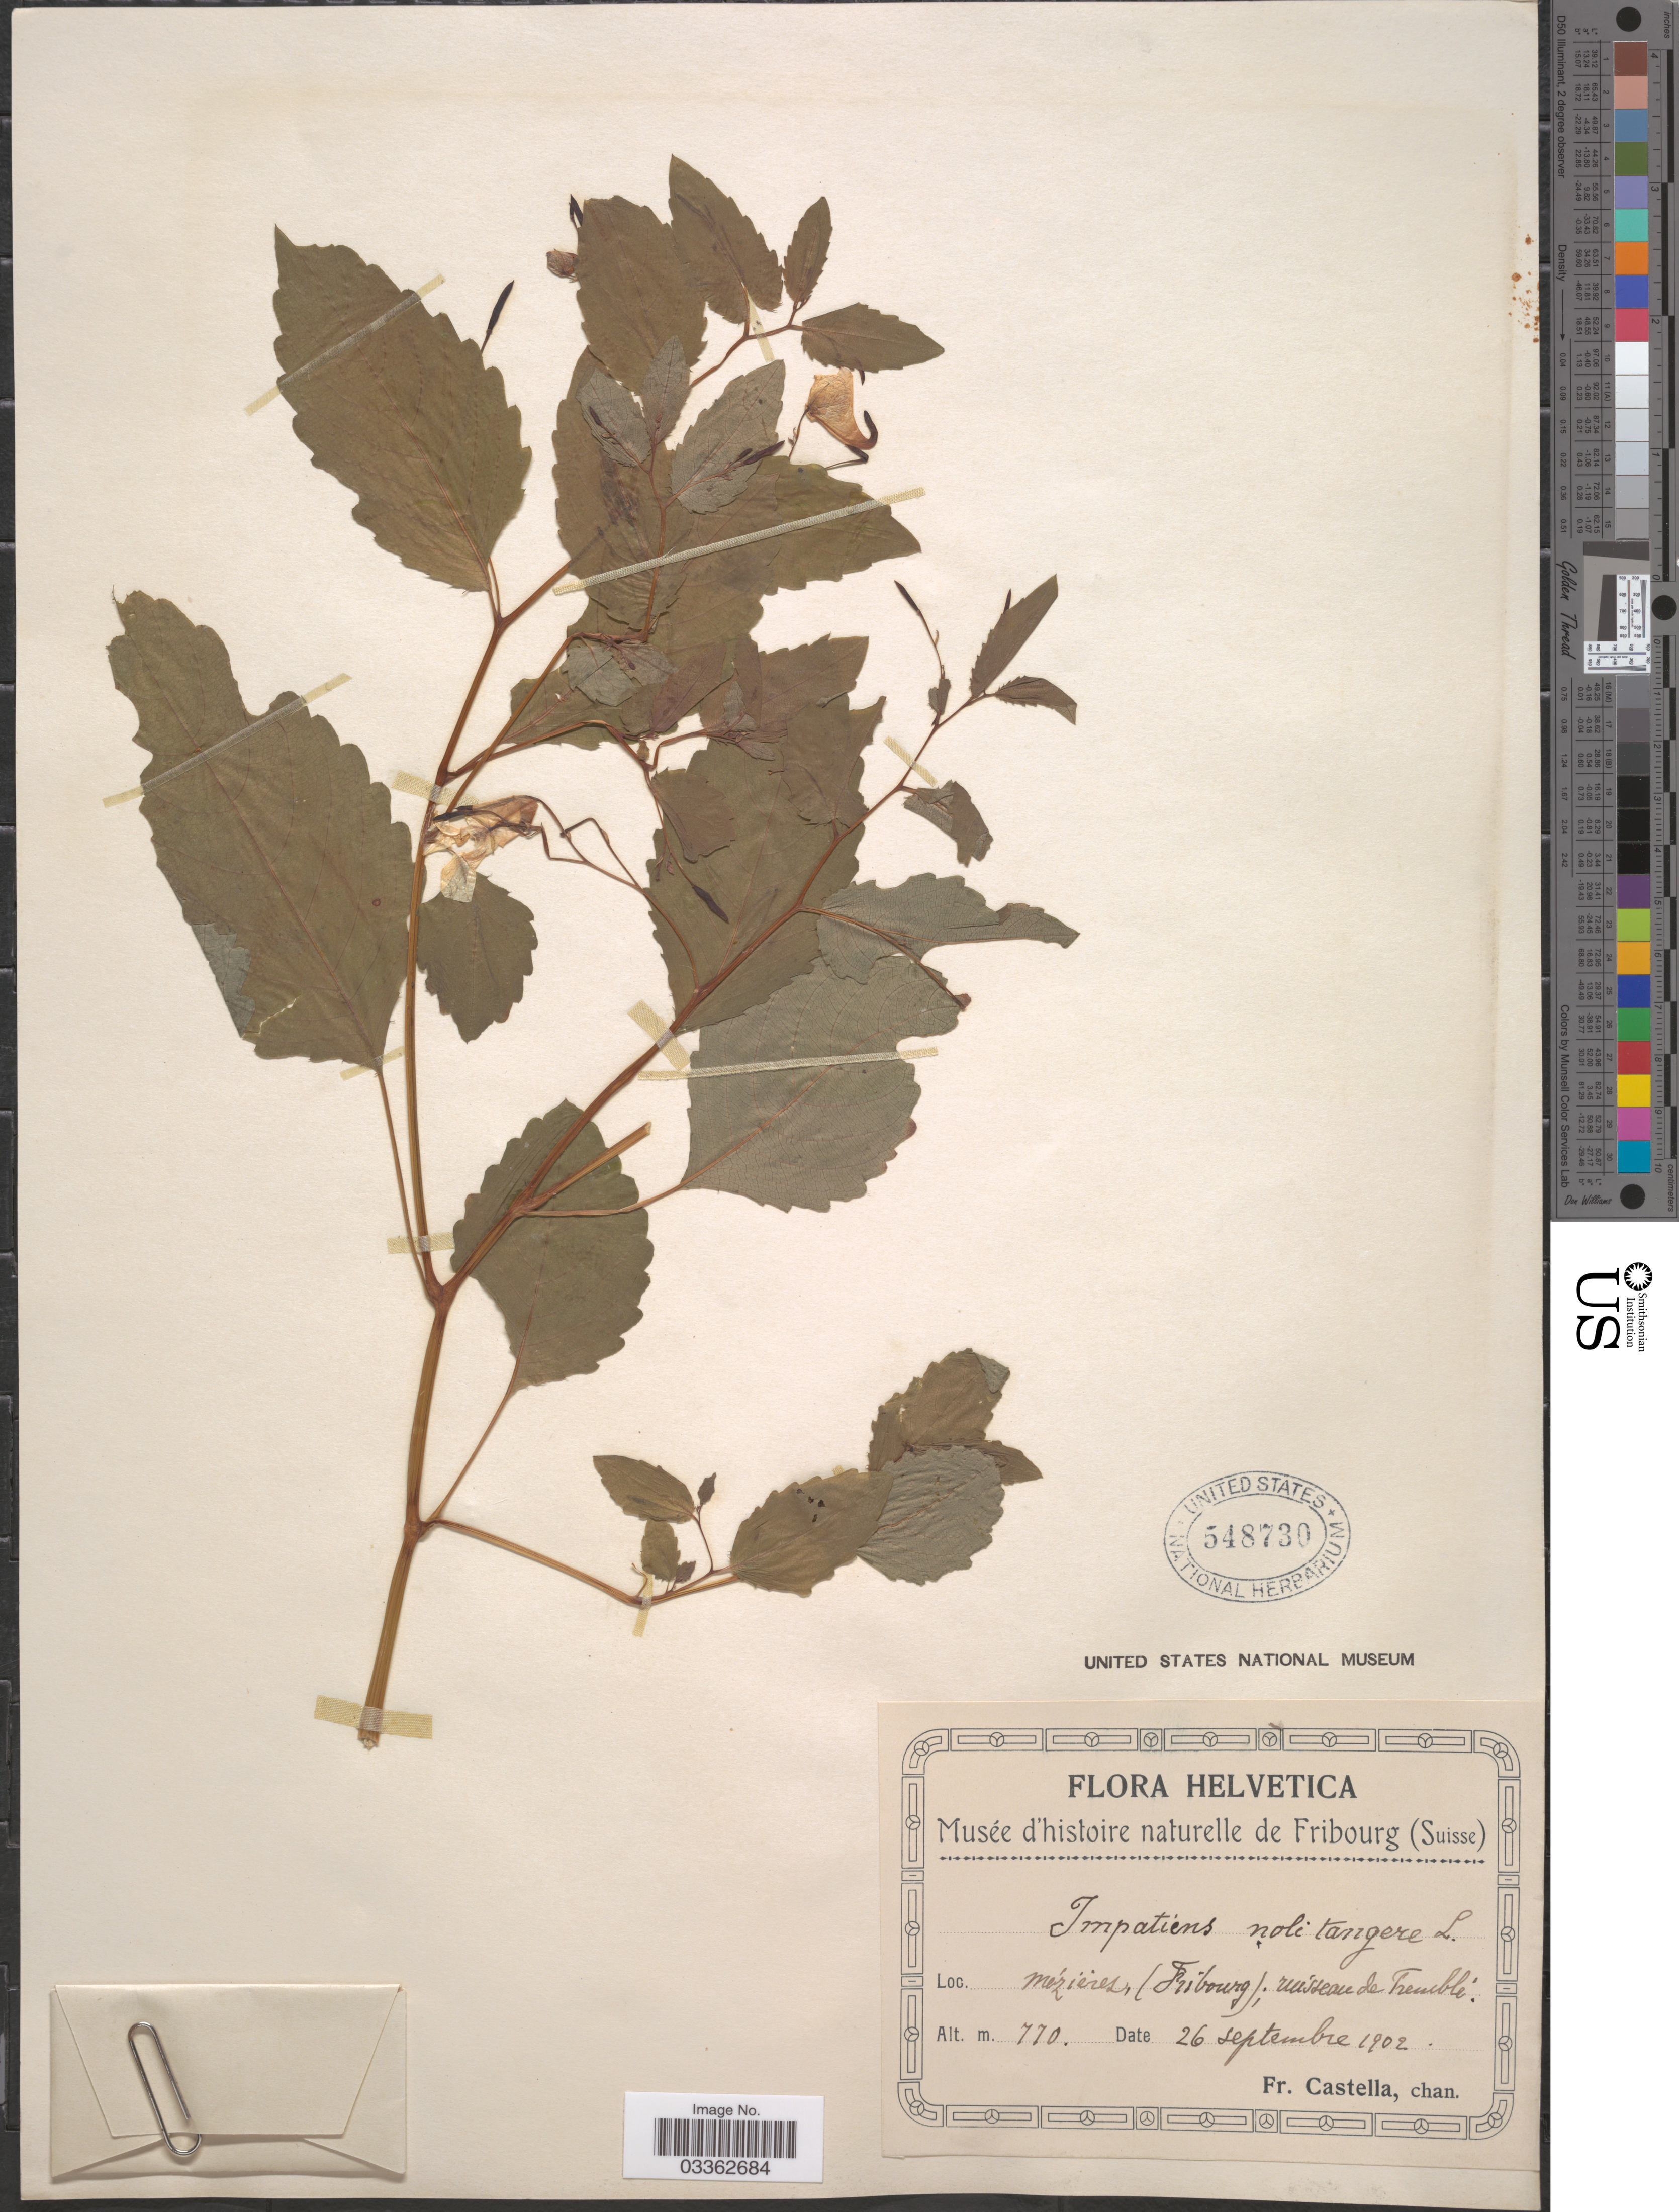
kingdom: Plantae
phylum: Tracheophyta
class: Magnoliopsida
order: Ericales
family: Balsaminaceae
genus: Impatiens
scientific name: Impatiens noli-tangere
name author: L.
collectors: Fr. Castella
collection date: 1902-09-26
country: Switzerland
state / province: Fribourg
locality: Helvetica. Mézieres, (Fribourg); ruisseau de Tremblé.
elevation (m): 770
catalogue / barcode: US 548730